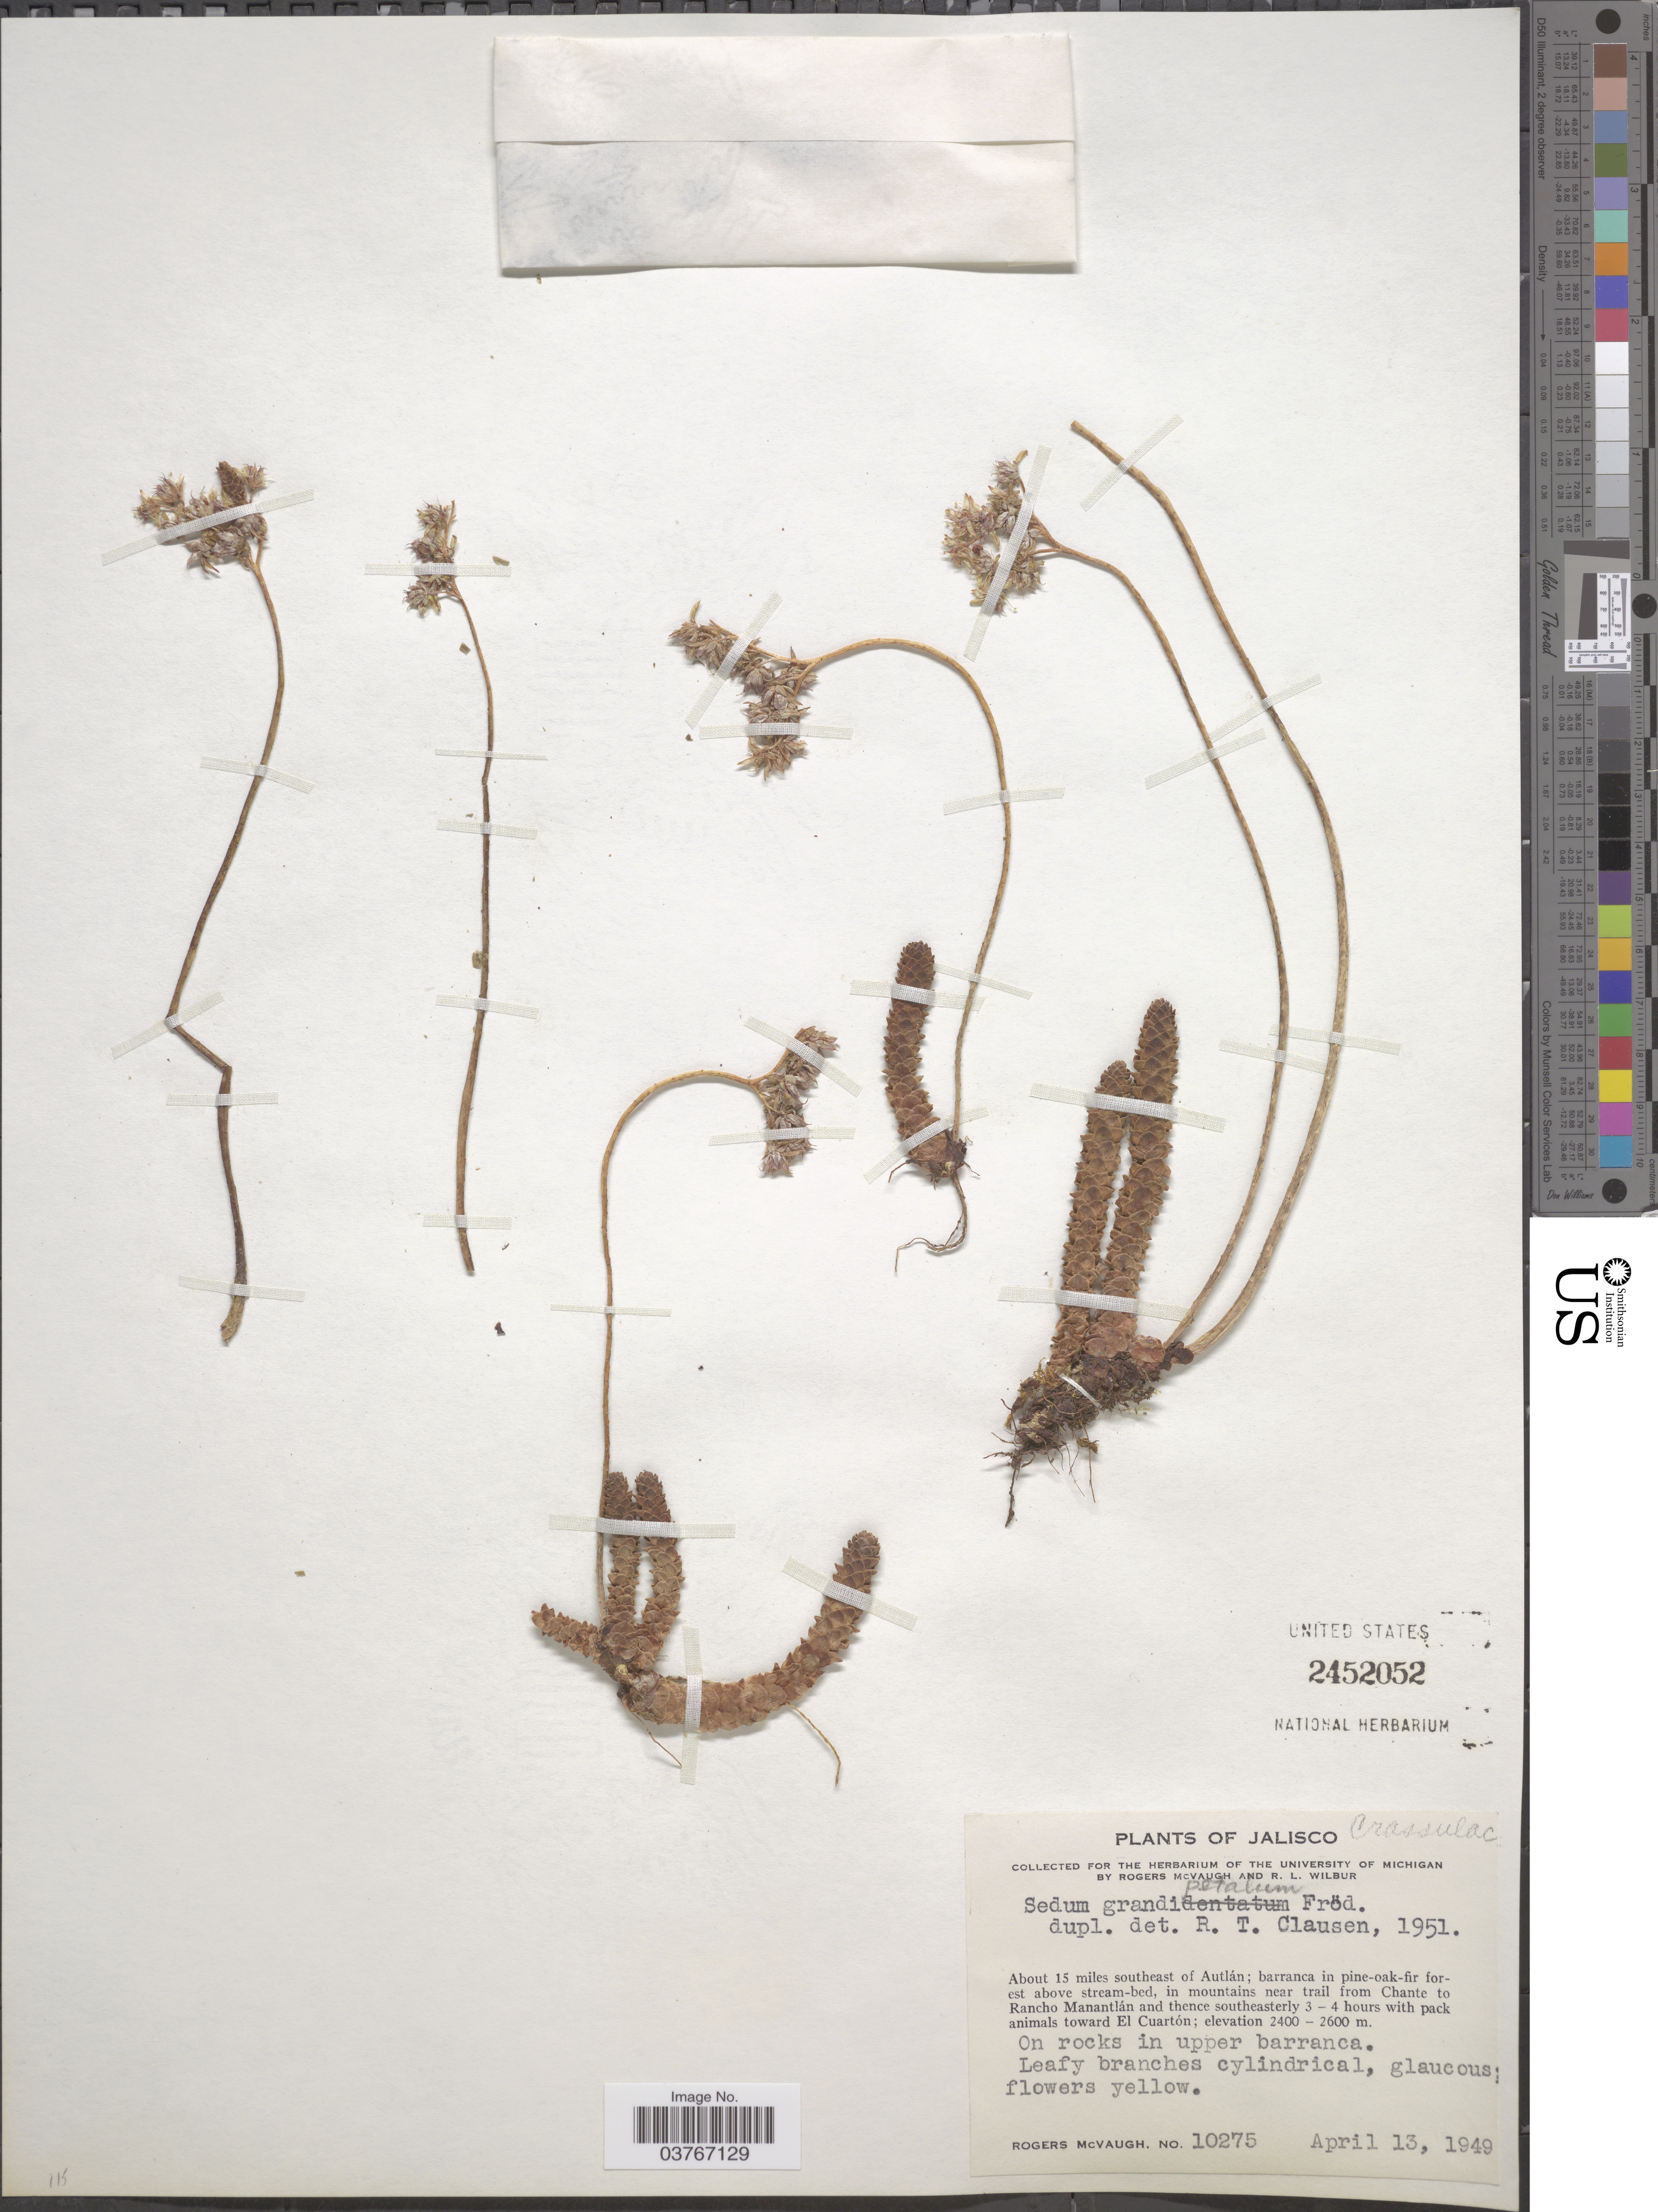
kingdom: Plantae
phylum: Tracheophyta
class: Magnoliopsida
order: Saxifragales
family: Crassulaceae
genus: Sedum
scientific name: Sedum grandipetalum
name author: Fröd.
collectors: R. McVaugh & R. L. Wilbur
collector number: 10275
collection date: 1949-04-13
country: Mexico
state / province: Jalisco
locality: About 15 miles southeast of Autlán, in mountains near trail from Chante to Rancho Manantlán and thence southeasterly 3-4 hours with pack animals toward El Cuartón.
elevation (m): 2400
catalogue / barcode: US 2452052